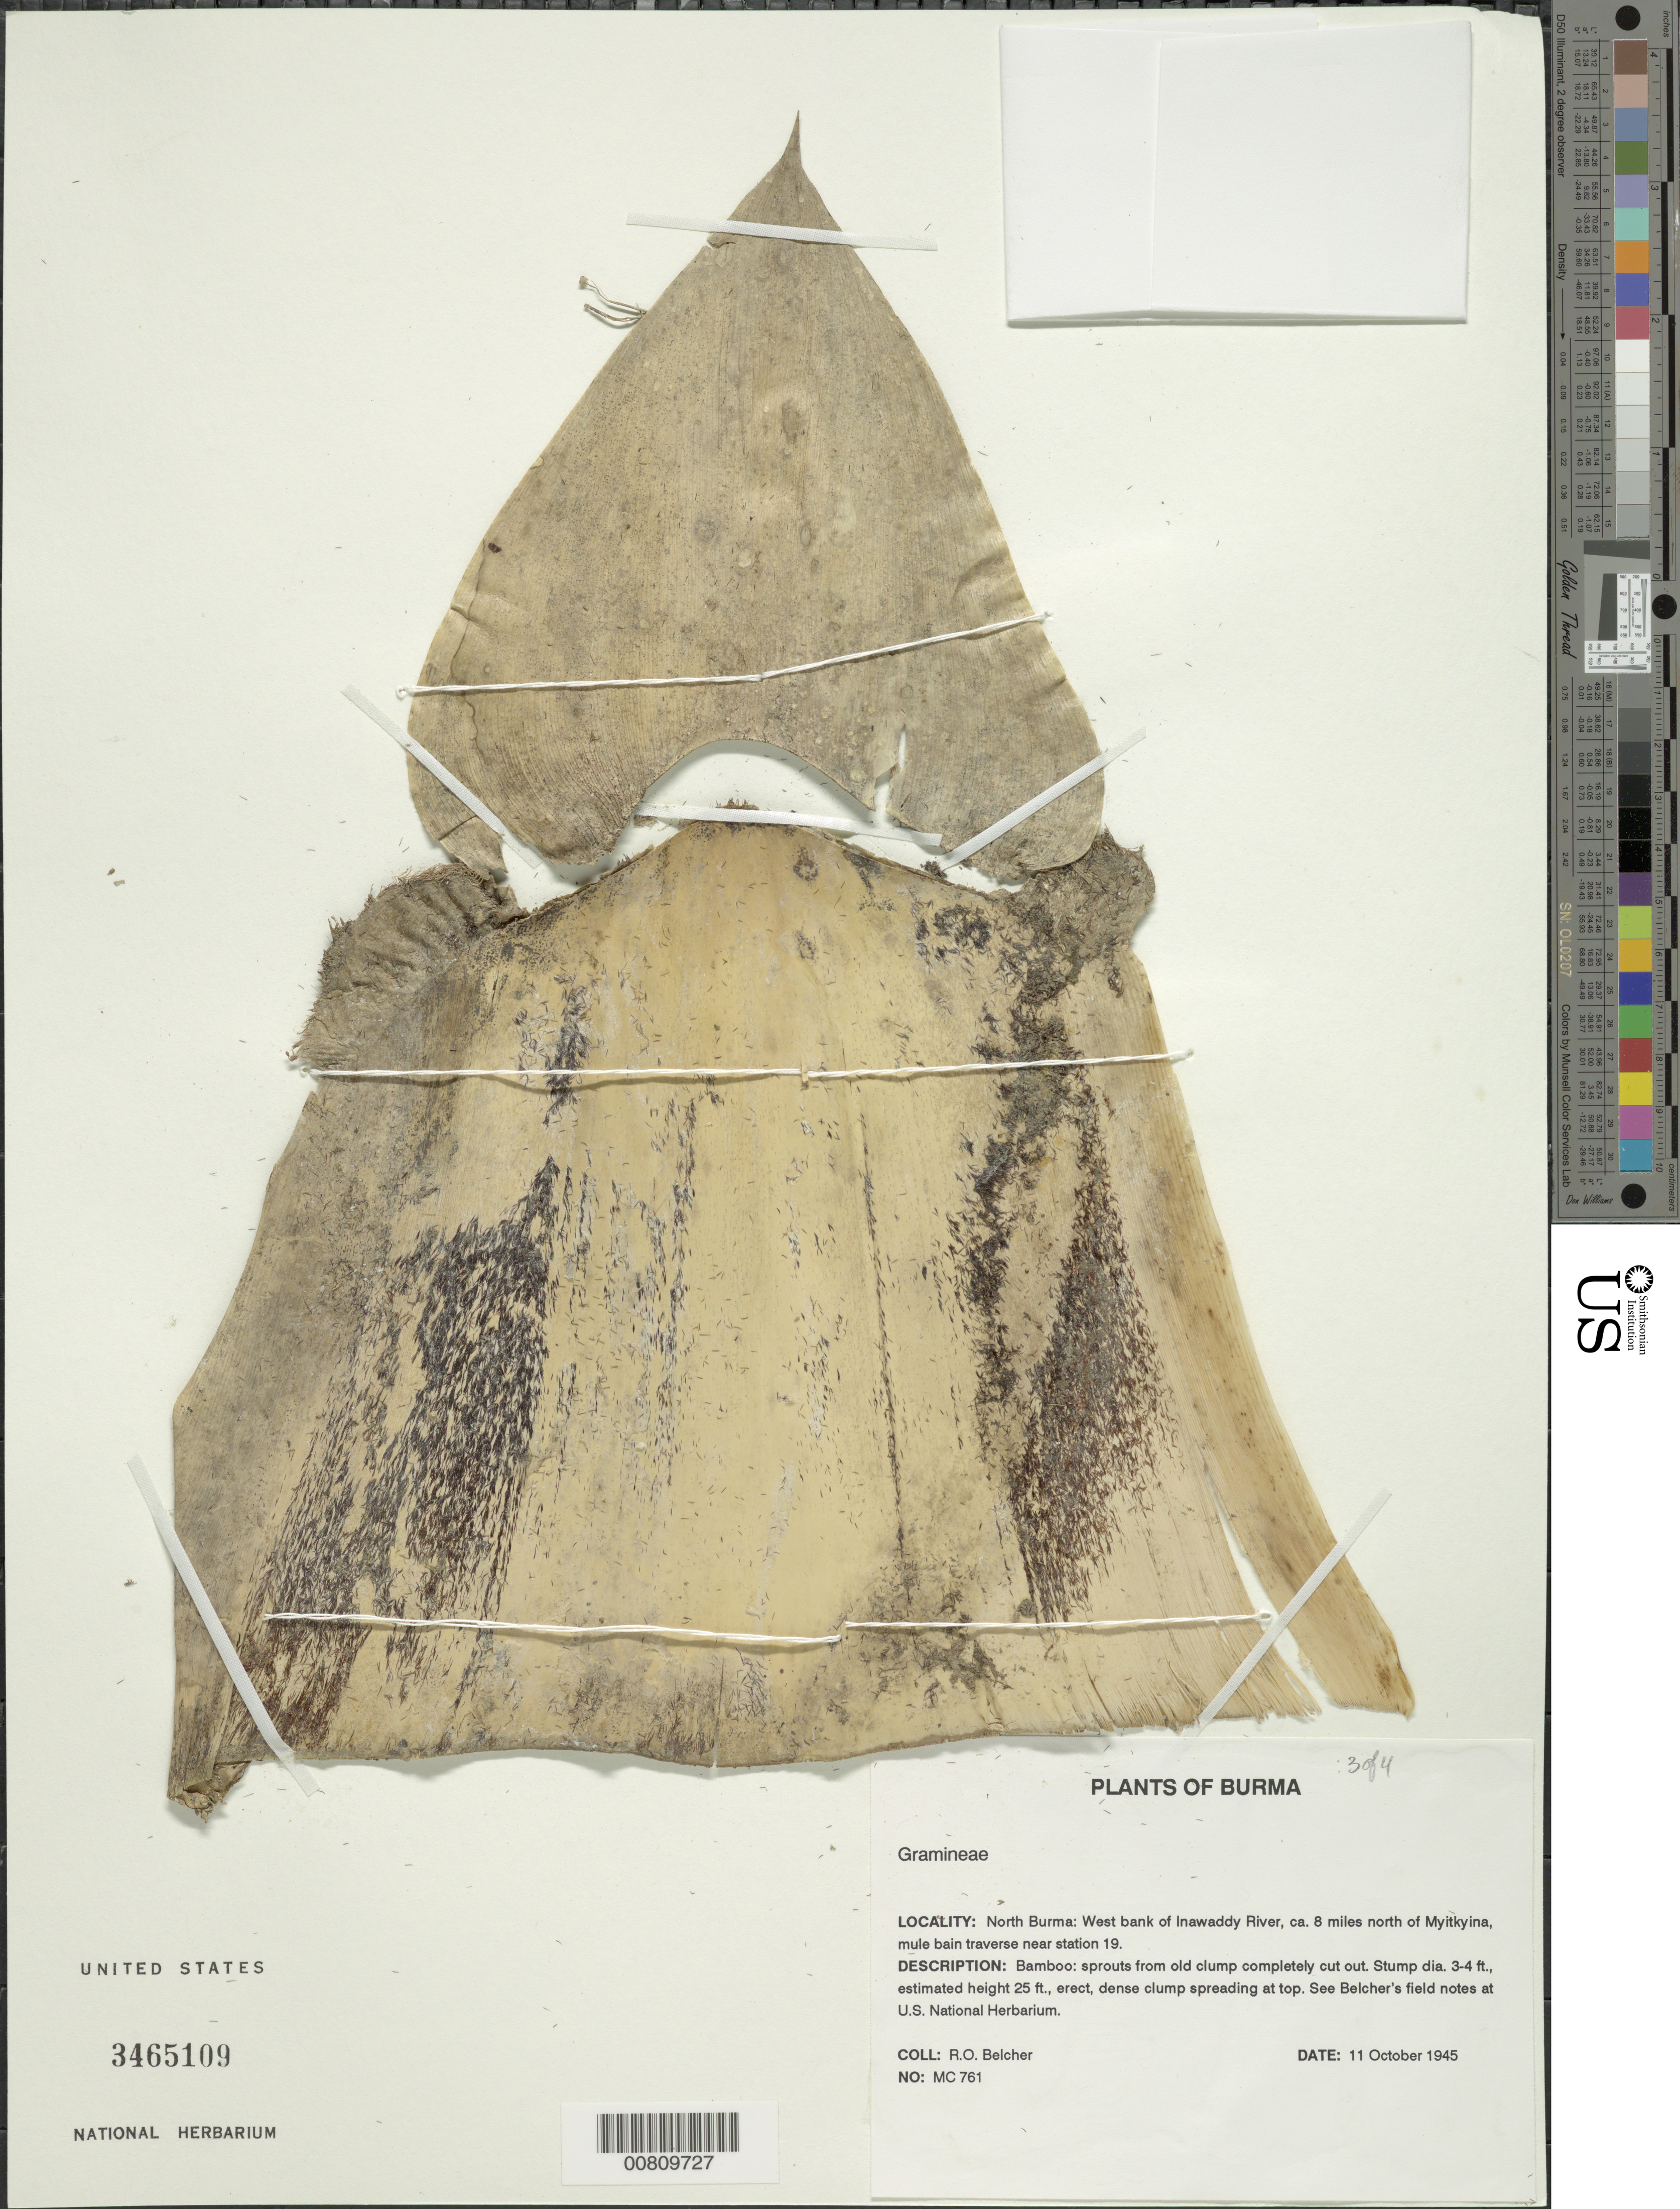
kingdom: Plantae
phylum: Tracheophyta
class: Liliopsida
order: Poales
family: Poaceae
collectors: R. Belcher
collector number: MC 761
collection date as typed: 11 Oct 1945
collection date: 1945-10-11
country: Myanmar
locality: North Burma, W bank of Inawaddy River, N of Myitkyina Mule bain traverse near Station 19.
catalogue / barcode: US 3465109